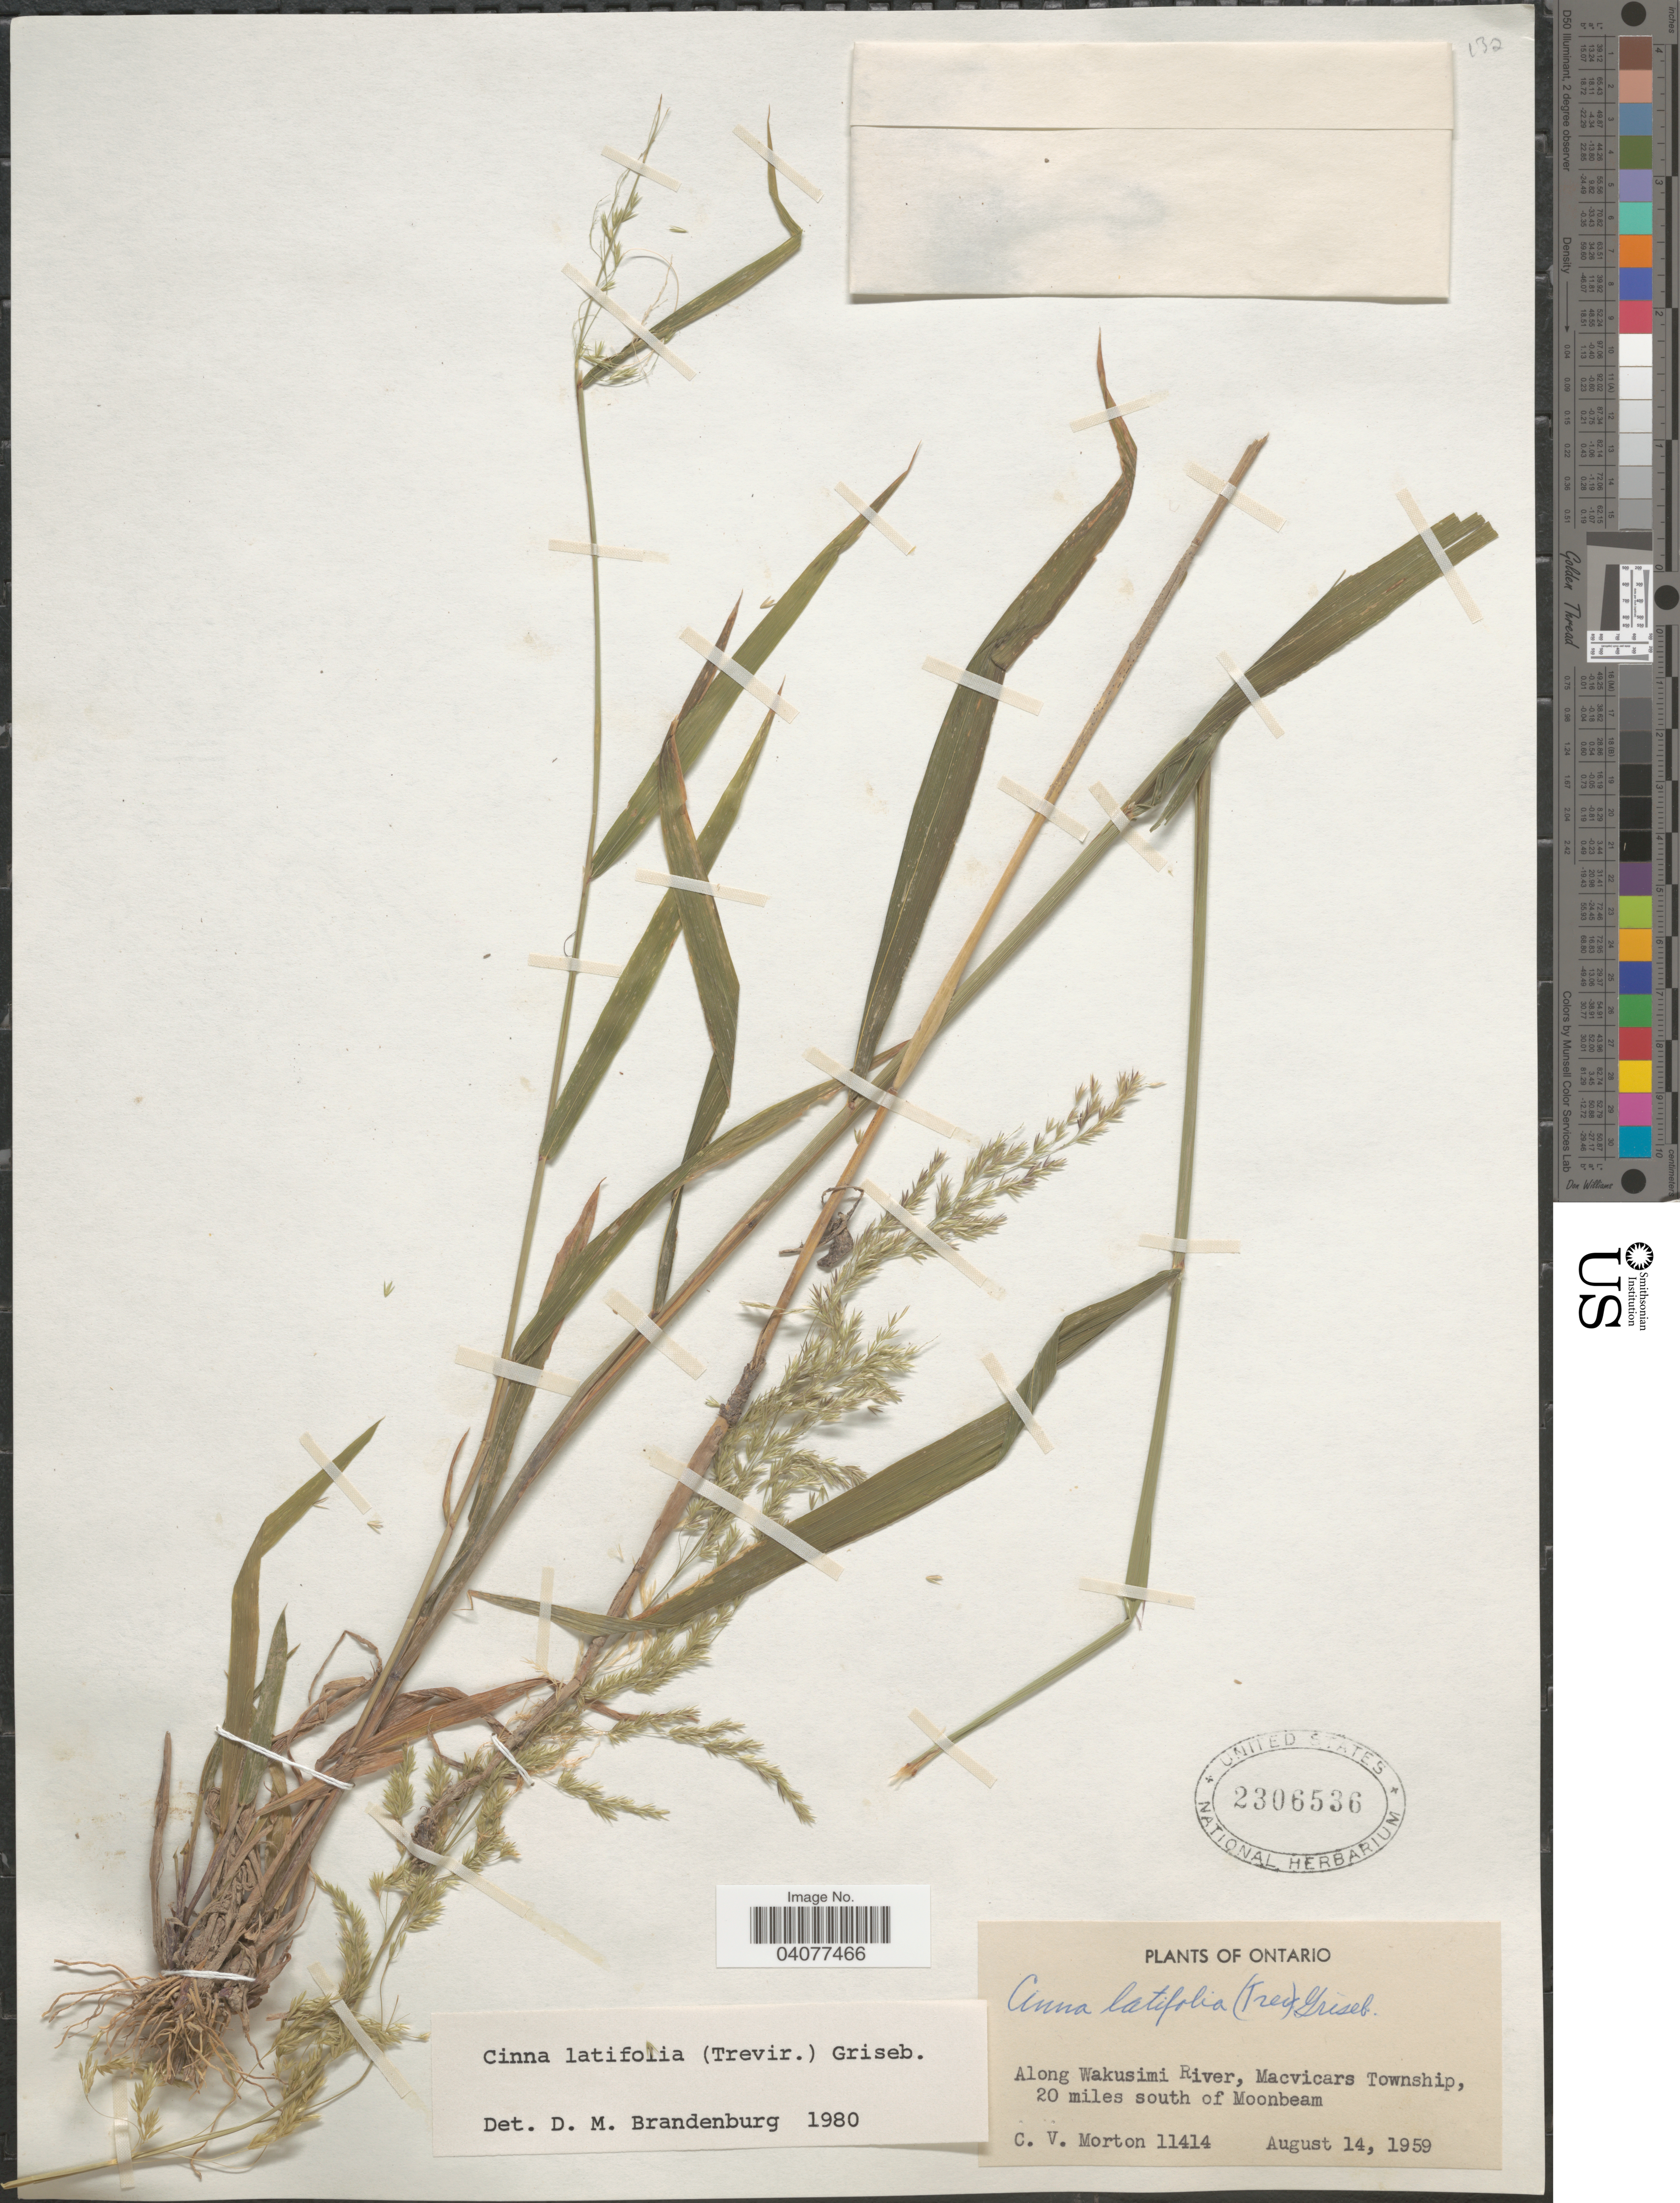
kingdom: Plantae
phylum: Tracheophyta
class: Liliopsida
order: Poales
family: Poaceae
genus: Cinna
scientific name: Cinna latifolia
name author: (Trevir. ex Goeppert) Griseb.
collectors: C. V. Morton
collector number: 11414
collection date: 1959-08-14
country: Canada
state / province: Ontario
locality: Along Wakusimi River, Macvicars Township, 20 miles south of Moonbeam.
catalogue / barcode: US 2306536